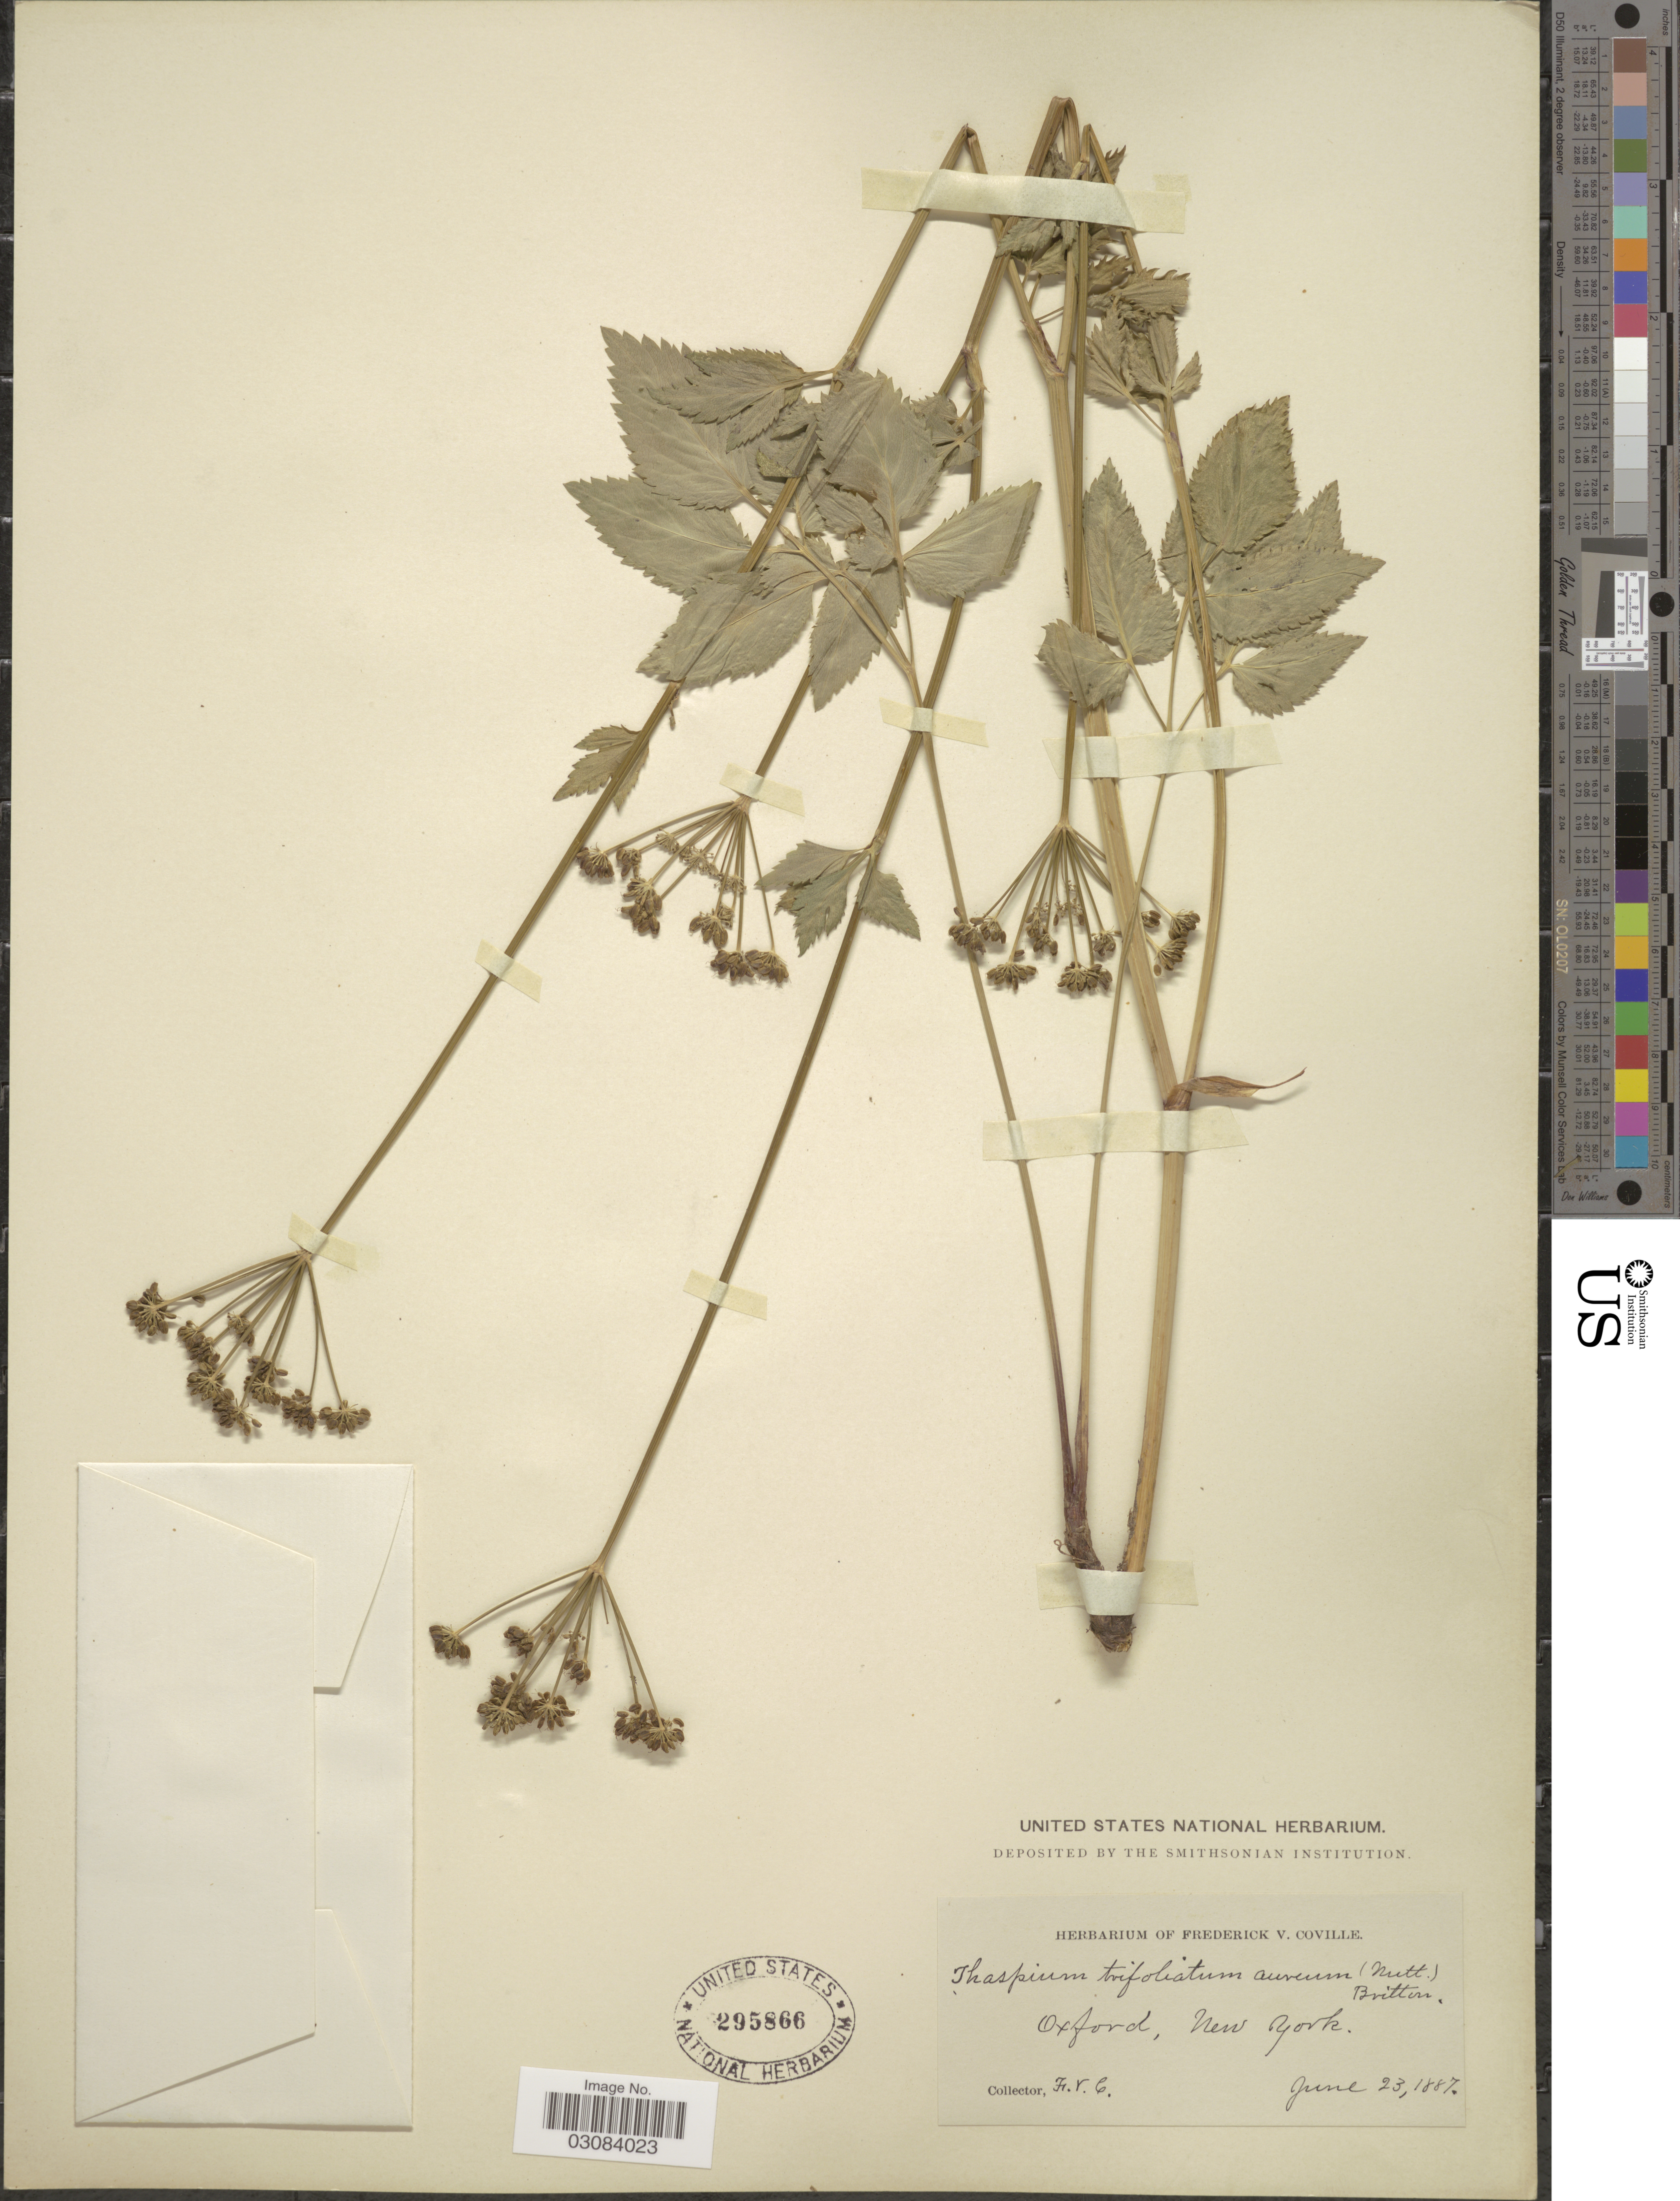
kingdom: Plantae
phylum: Tracheophyta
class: Magnoliopsida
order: Apiales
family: Apiaceae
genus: Zizia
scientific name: Zizia aurea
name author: (L.) Koch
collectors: F. V. Coville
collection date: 1887-06-23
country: United States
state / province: New York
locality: Oxford.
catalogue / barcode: US 295866